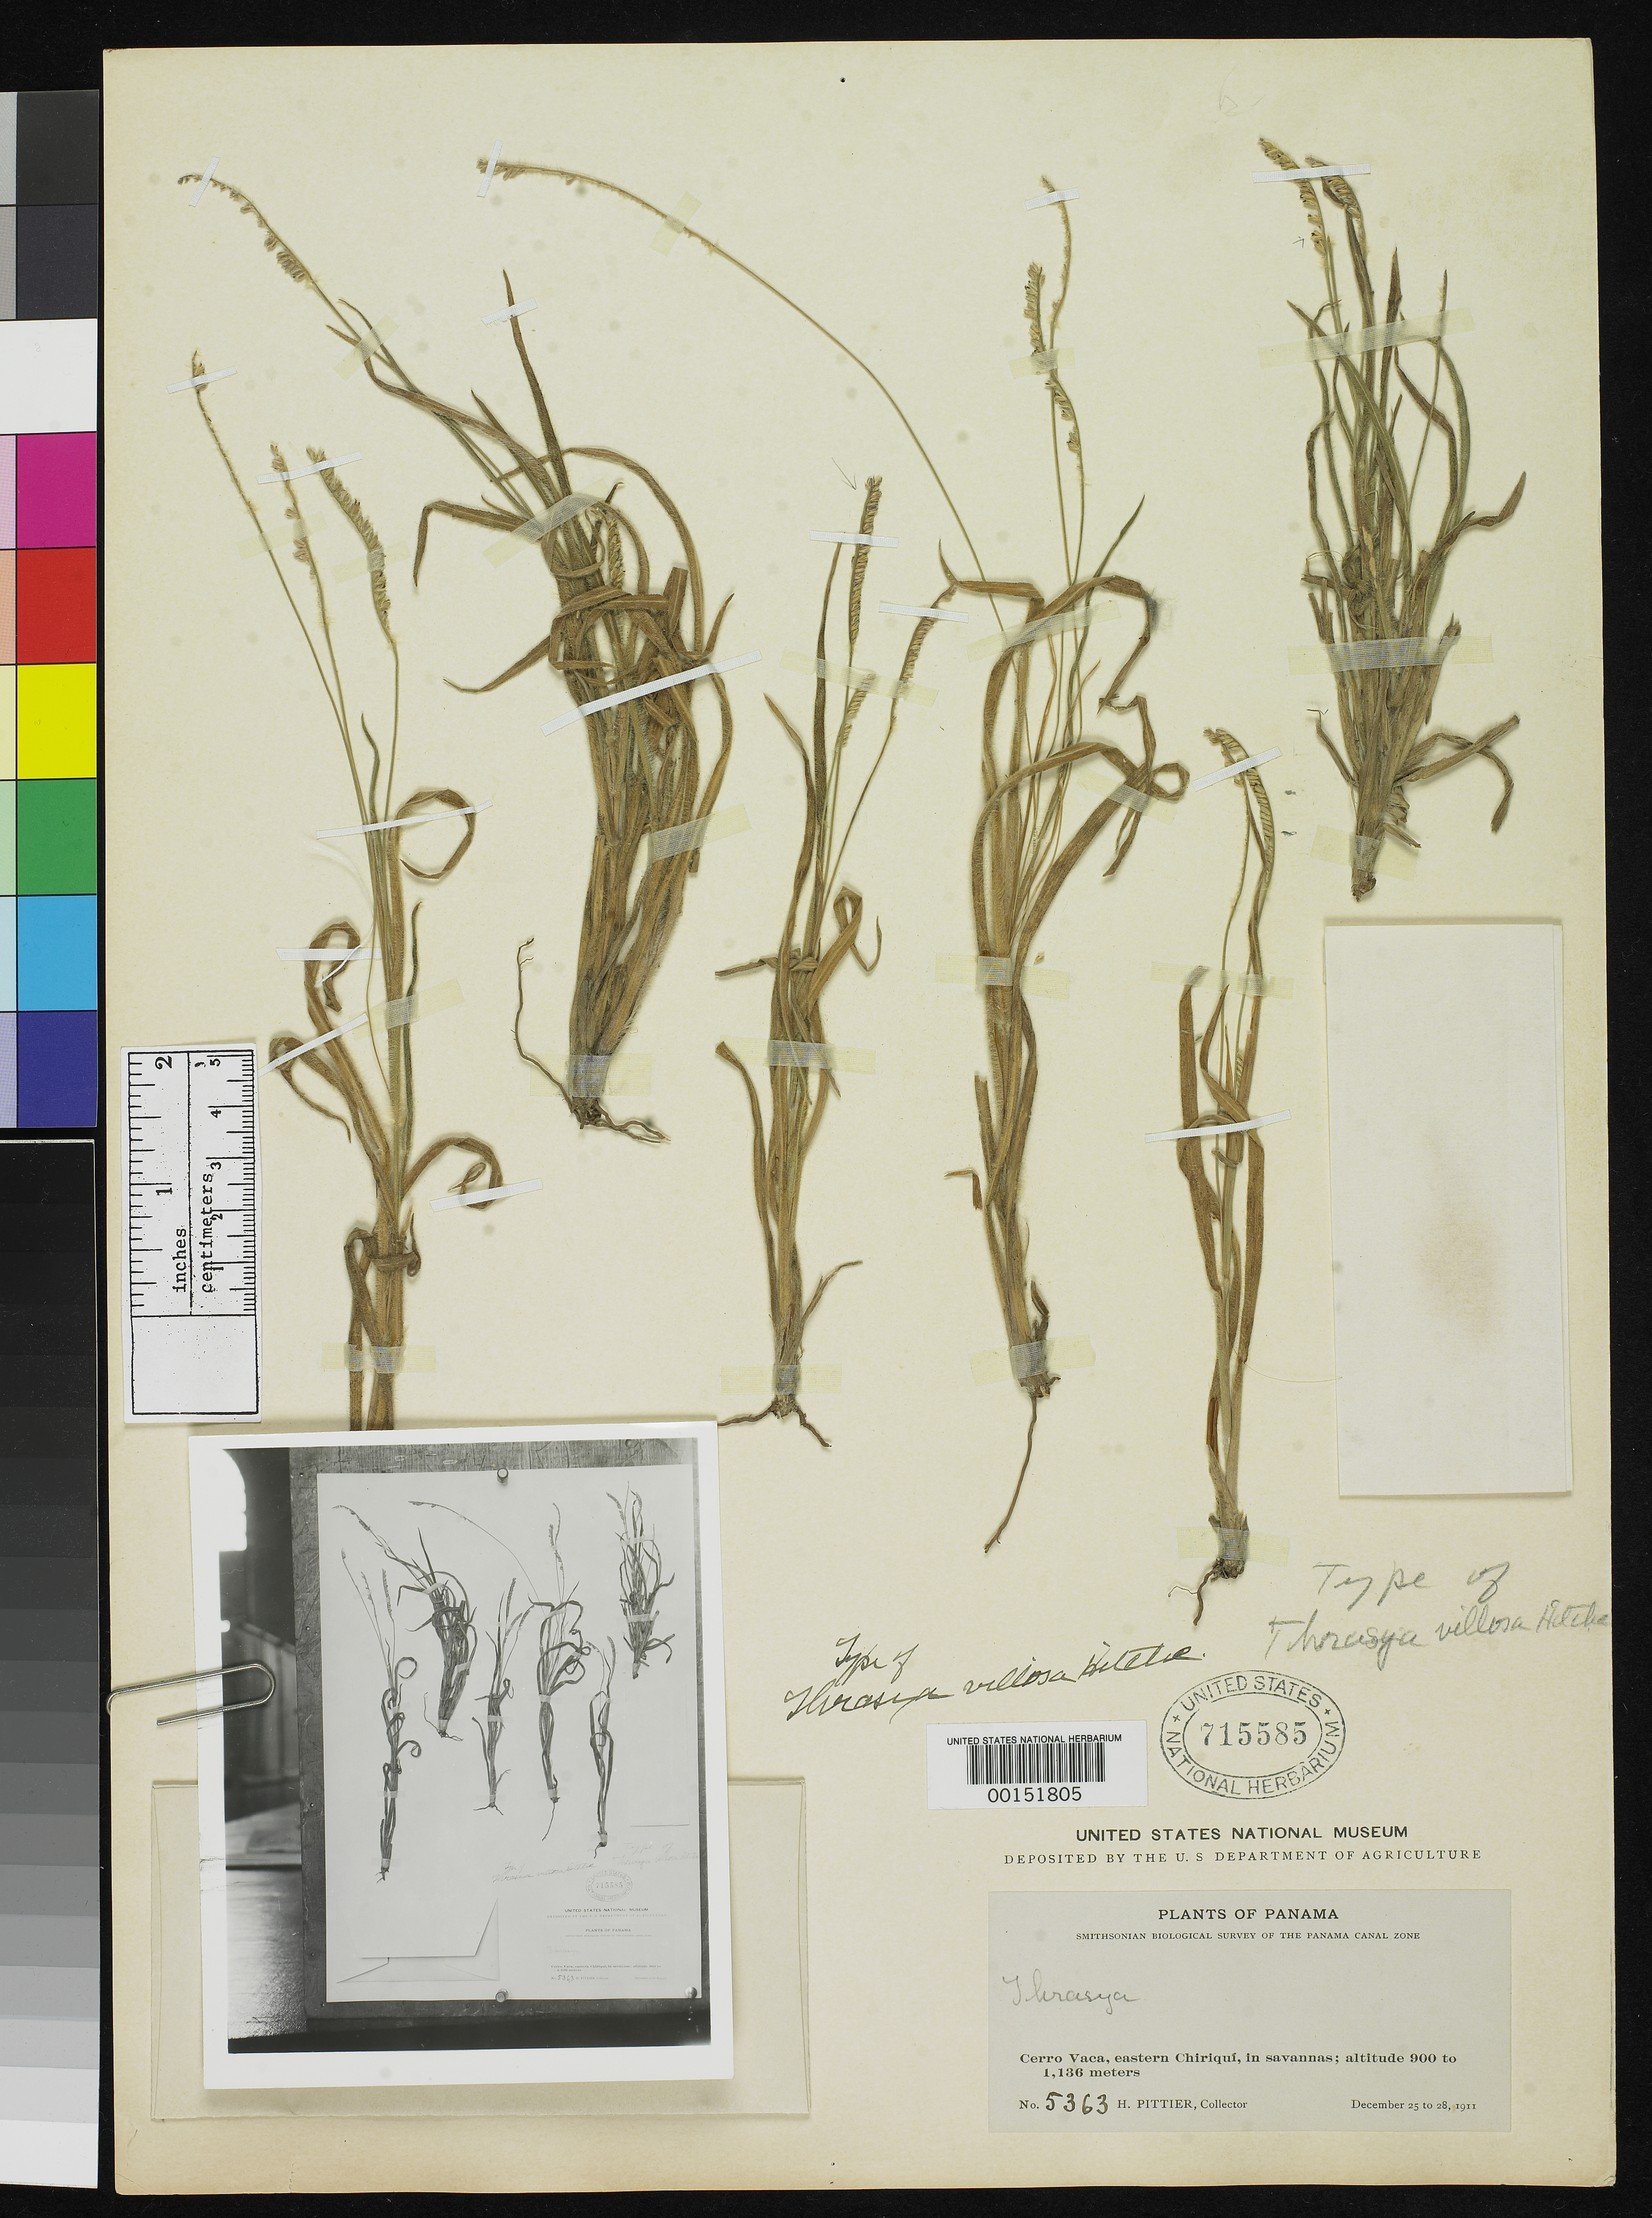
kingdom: Plantae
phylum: Tracheophyta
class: Liliopsida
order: Poales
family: Poaceae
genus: Thrasya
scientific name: Thrasya villosa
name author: Hitchc.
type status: Holotype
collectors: H. F. Pittier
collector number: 5363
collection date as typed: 25 Dec 1911 to 28 Dec 1911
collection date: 1911-12-25/1911-12-28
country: Panama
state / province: Chiriquí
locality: Cerro Vaca.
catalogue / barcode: US 715585